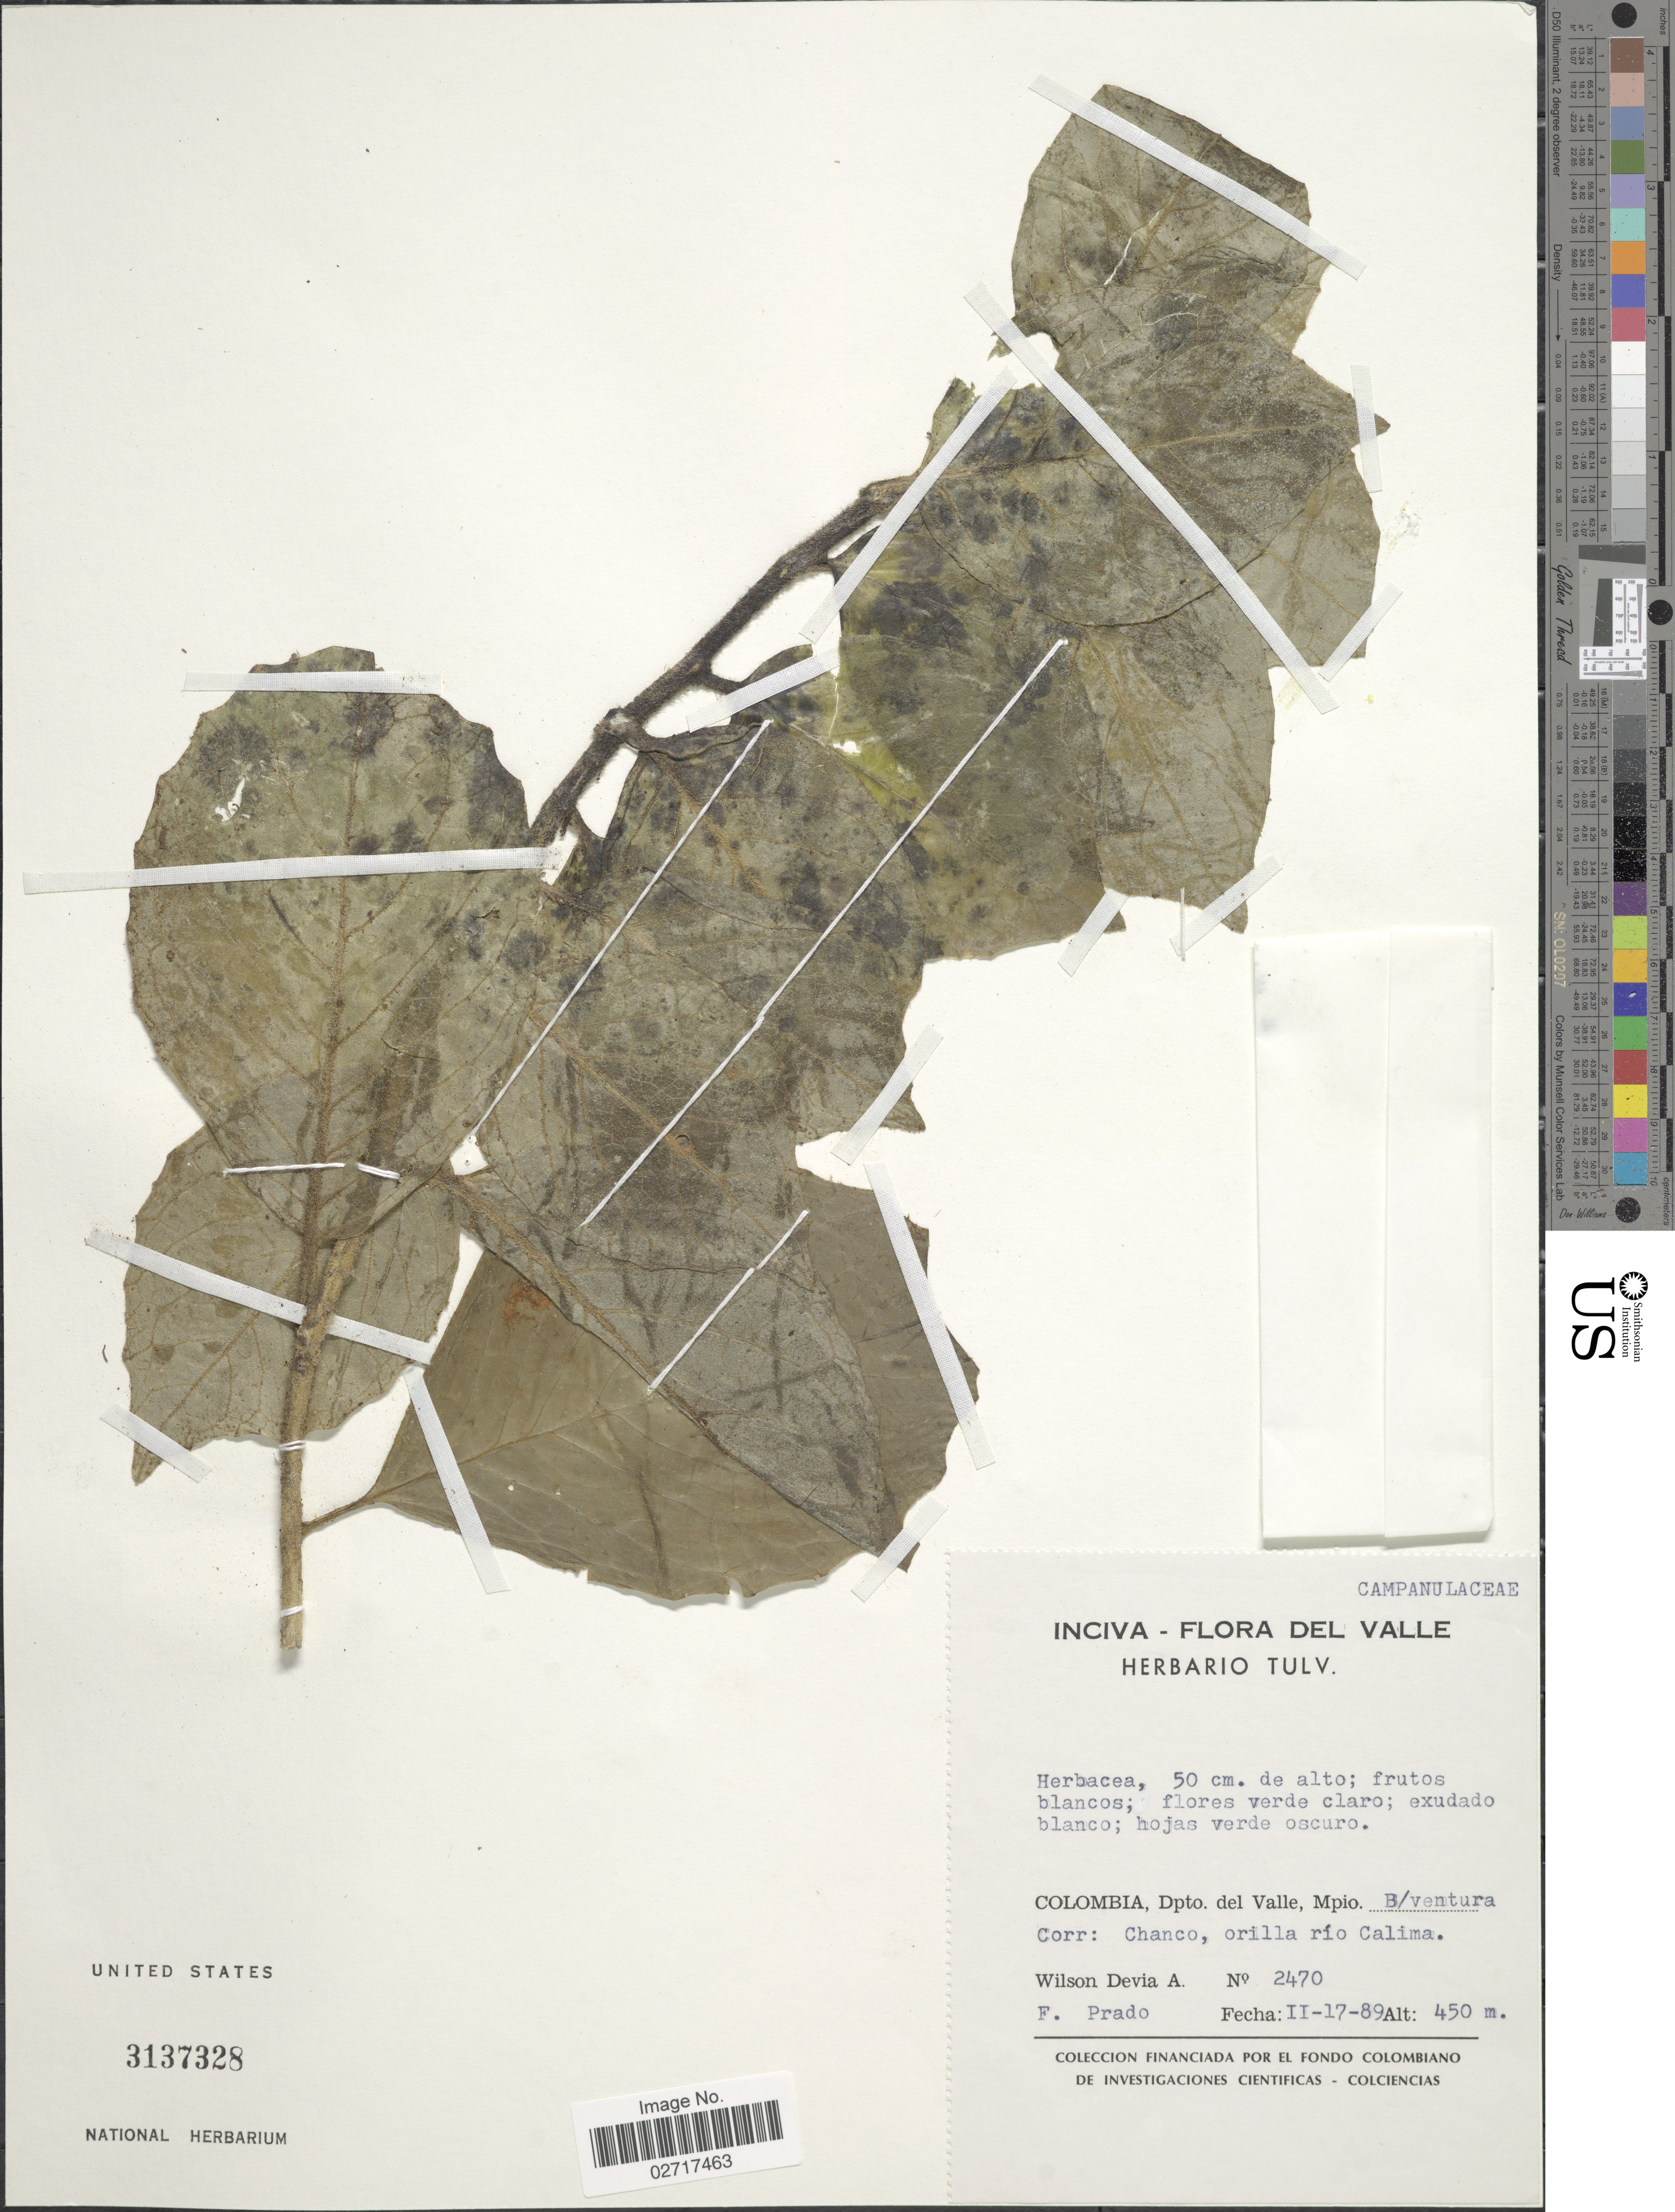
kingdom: Plantae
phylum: Tracheophyta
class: Magnoliopsida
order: Asterales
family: Campanulaceae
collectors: W. Devia A. & F. Prado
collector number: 2470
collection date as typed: Transcribed d/m/y: 17/2/89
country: Colombia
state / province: Valle del Cauca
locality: Dpto. del Valle, Mpio. B/ventura. Corr: Chanco, orilla rio Calima.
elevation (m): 450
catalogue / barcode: US 3137328